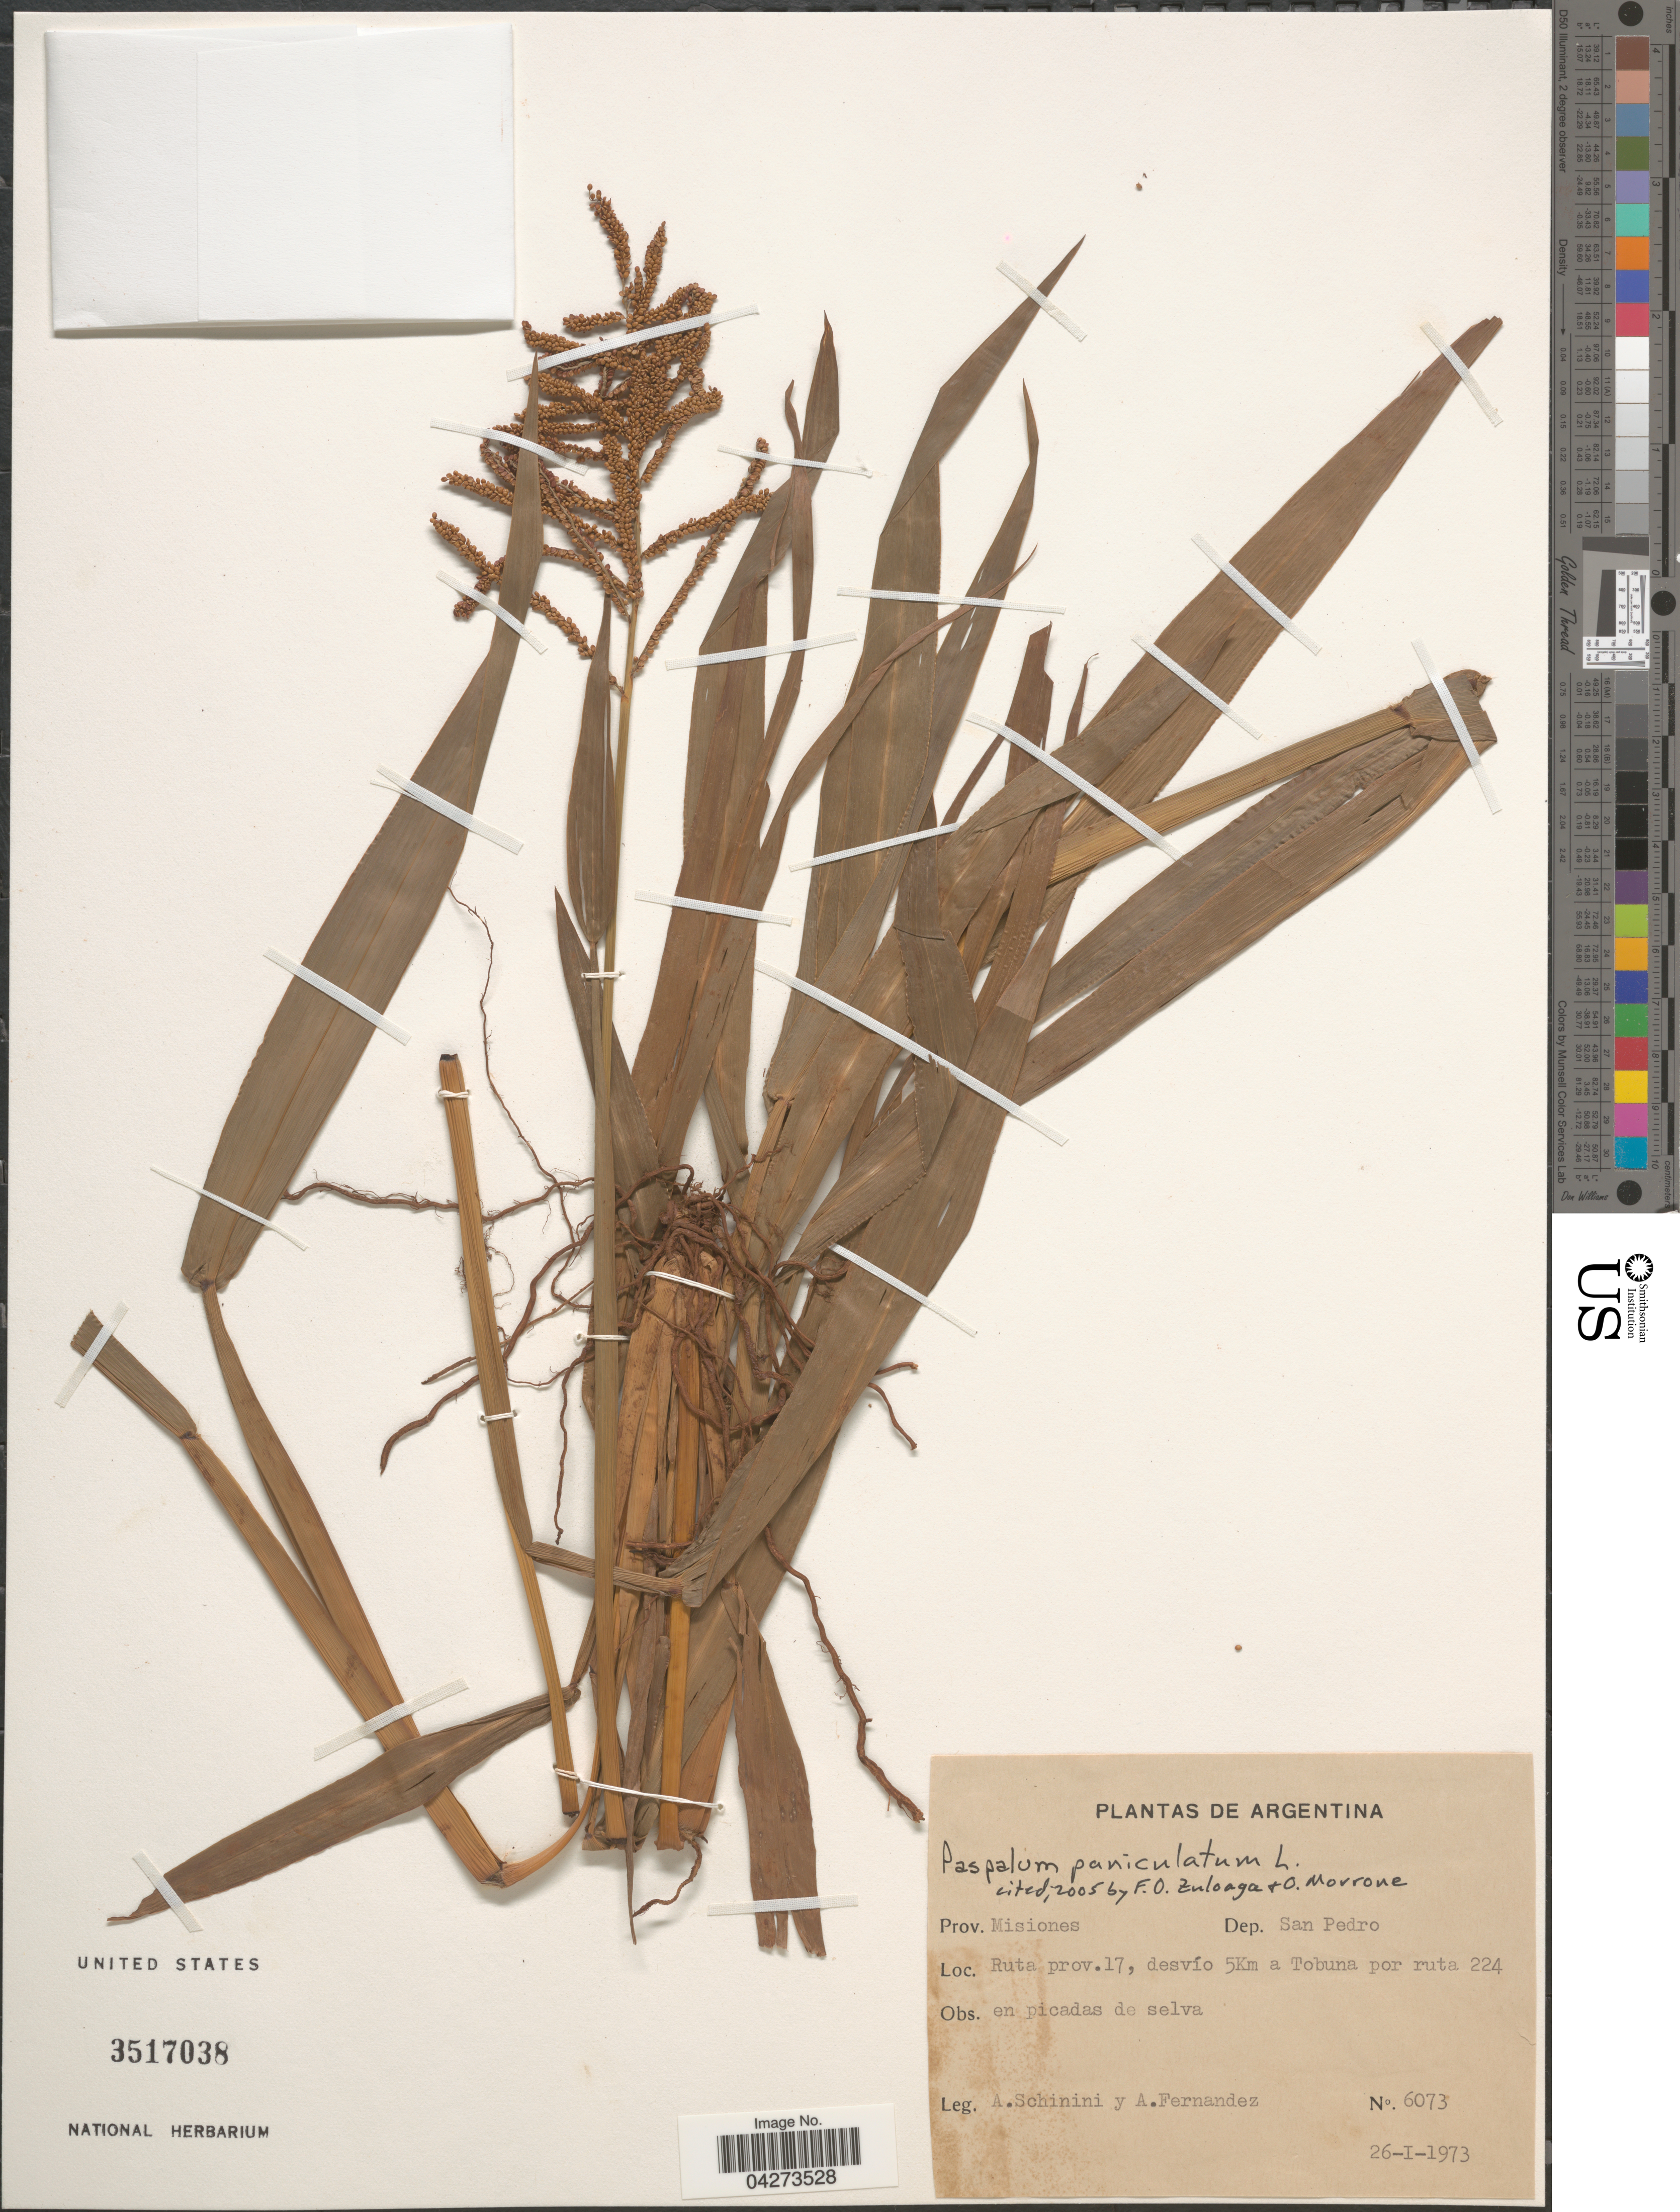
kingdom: Plantae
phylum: Tracheophyta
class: Liliopsida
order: Poales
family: Poaceae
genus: Paspalum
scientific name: Paspalum paniculatum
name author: L.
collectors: A. Schinini & A. Fernandez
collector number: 6073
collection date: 1973-01-26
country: Argentina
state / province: Misiones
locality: Dep. San Pedro. Ruta prov. 17, desvío 5Km a Tobuna por ruta 224.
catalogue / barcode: US 3517038